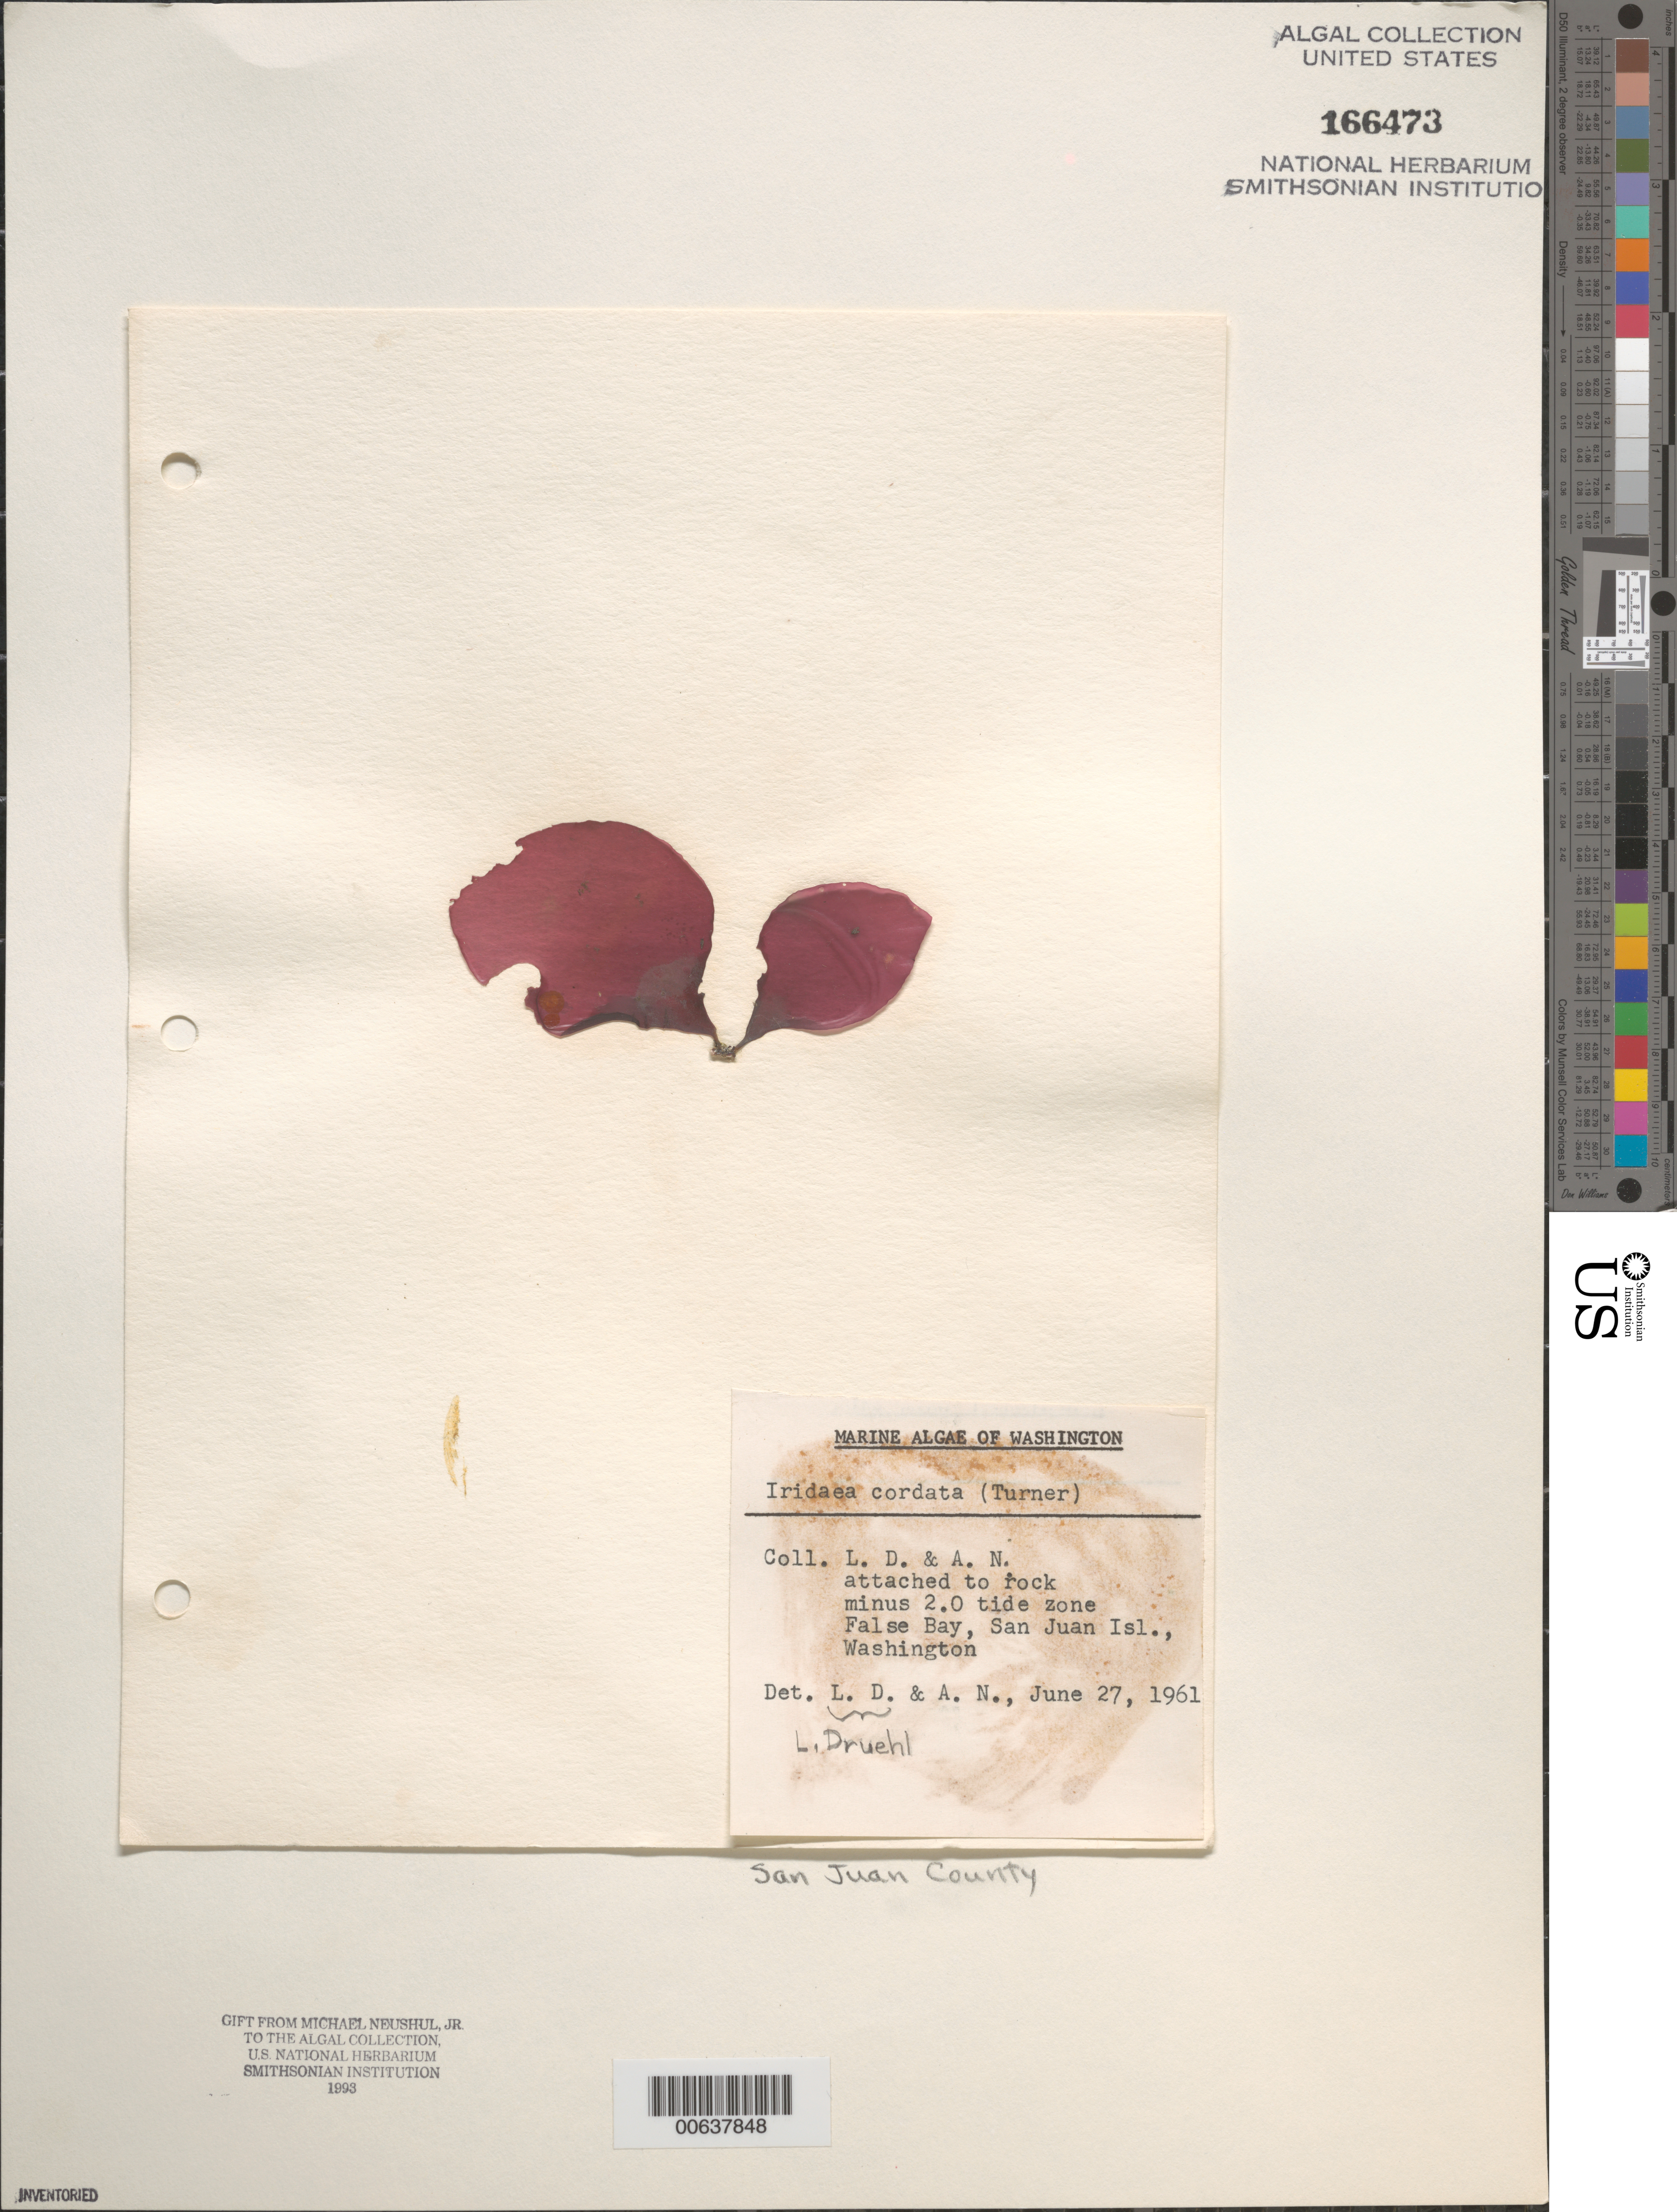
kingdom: Plantae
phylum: Rhodophyta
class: Florideophyceae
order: Gigartinales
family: Gigartinaceae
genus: Iridaea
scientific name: Iridaea cordata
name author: (Turner) Bory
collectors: L. Druehl & A. N.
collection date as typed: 27 Jun 1961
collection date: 1961-06-27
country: United States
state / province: Washington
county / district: San Juan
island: San Juan Island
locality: False Bay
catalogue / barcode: US 166473